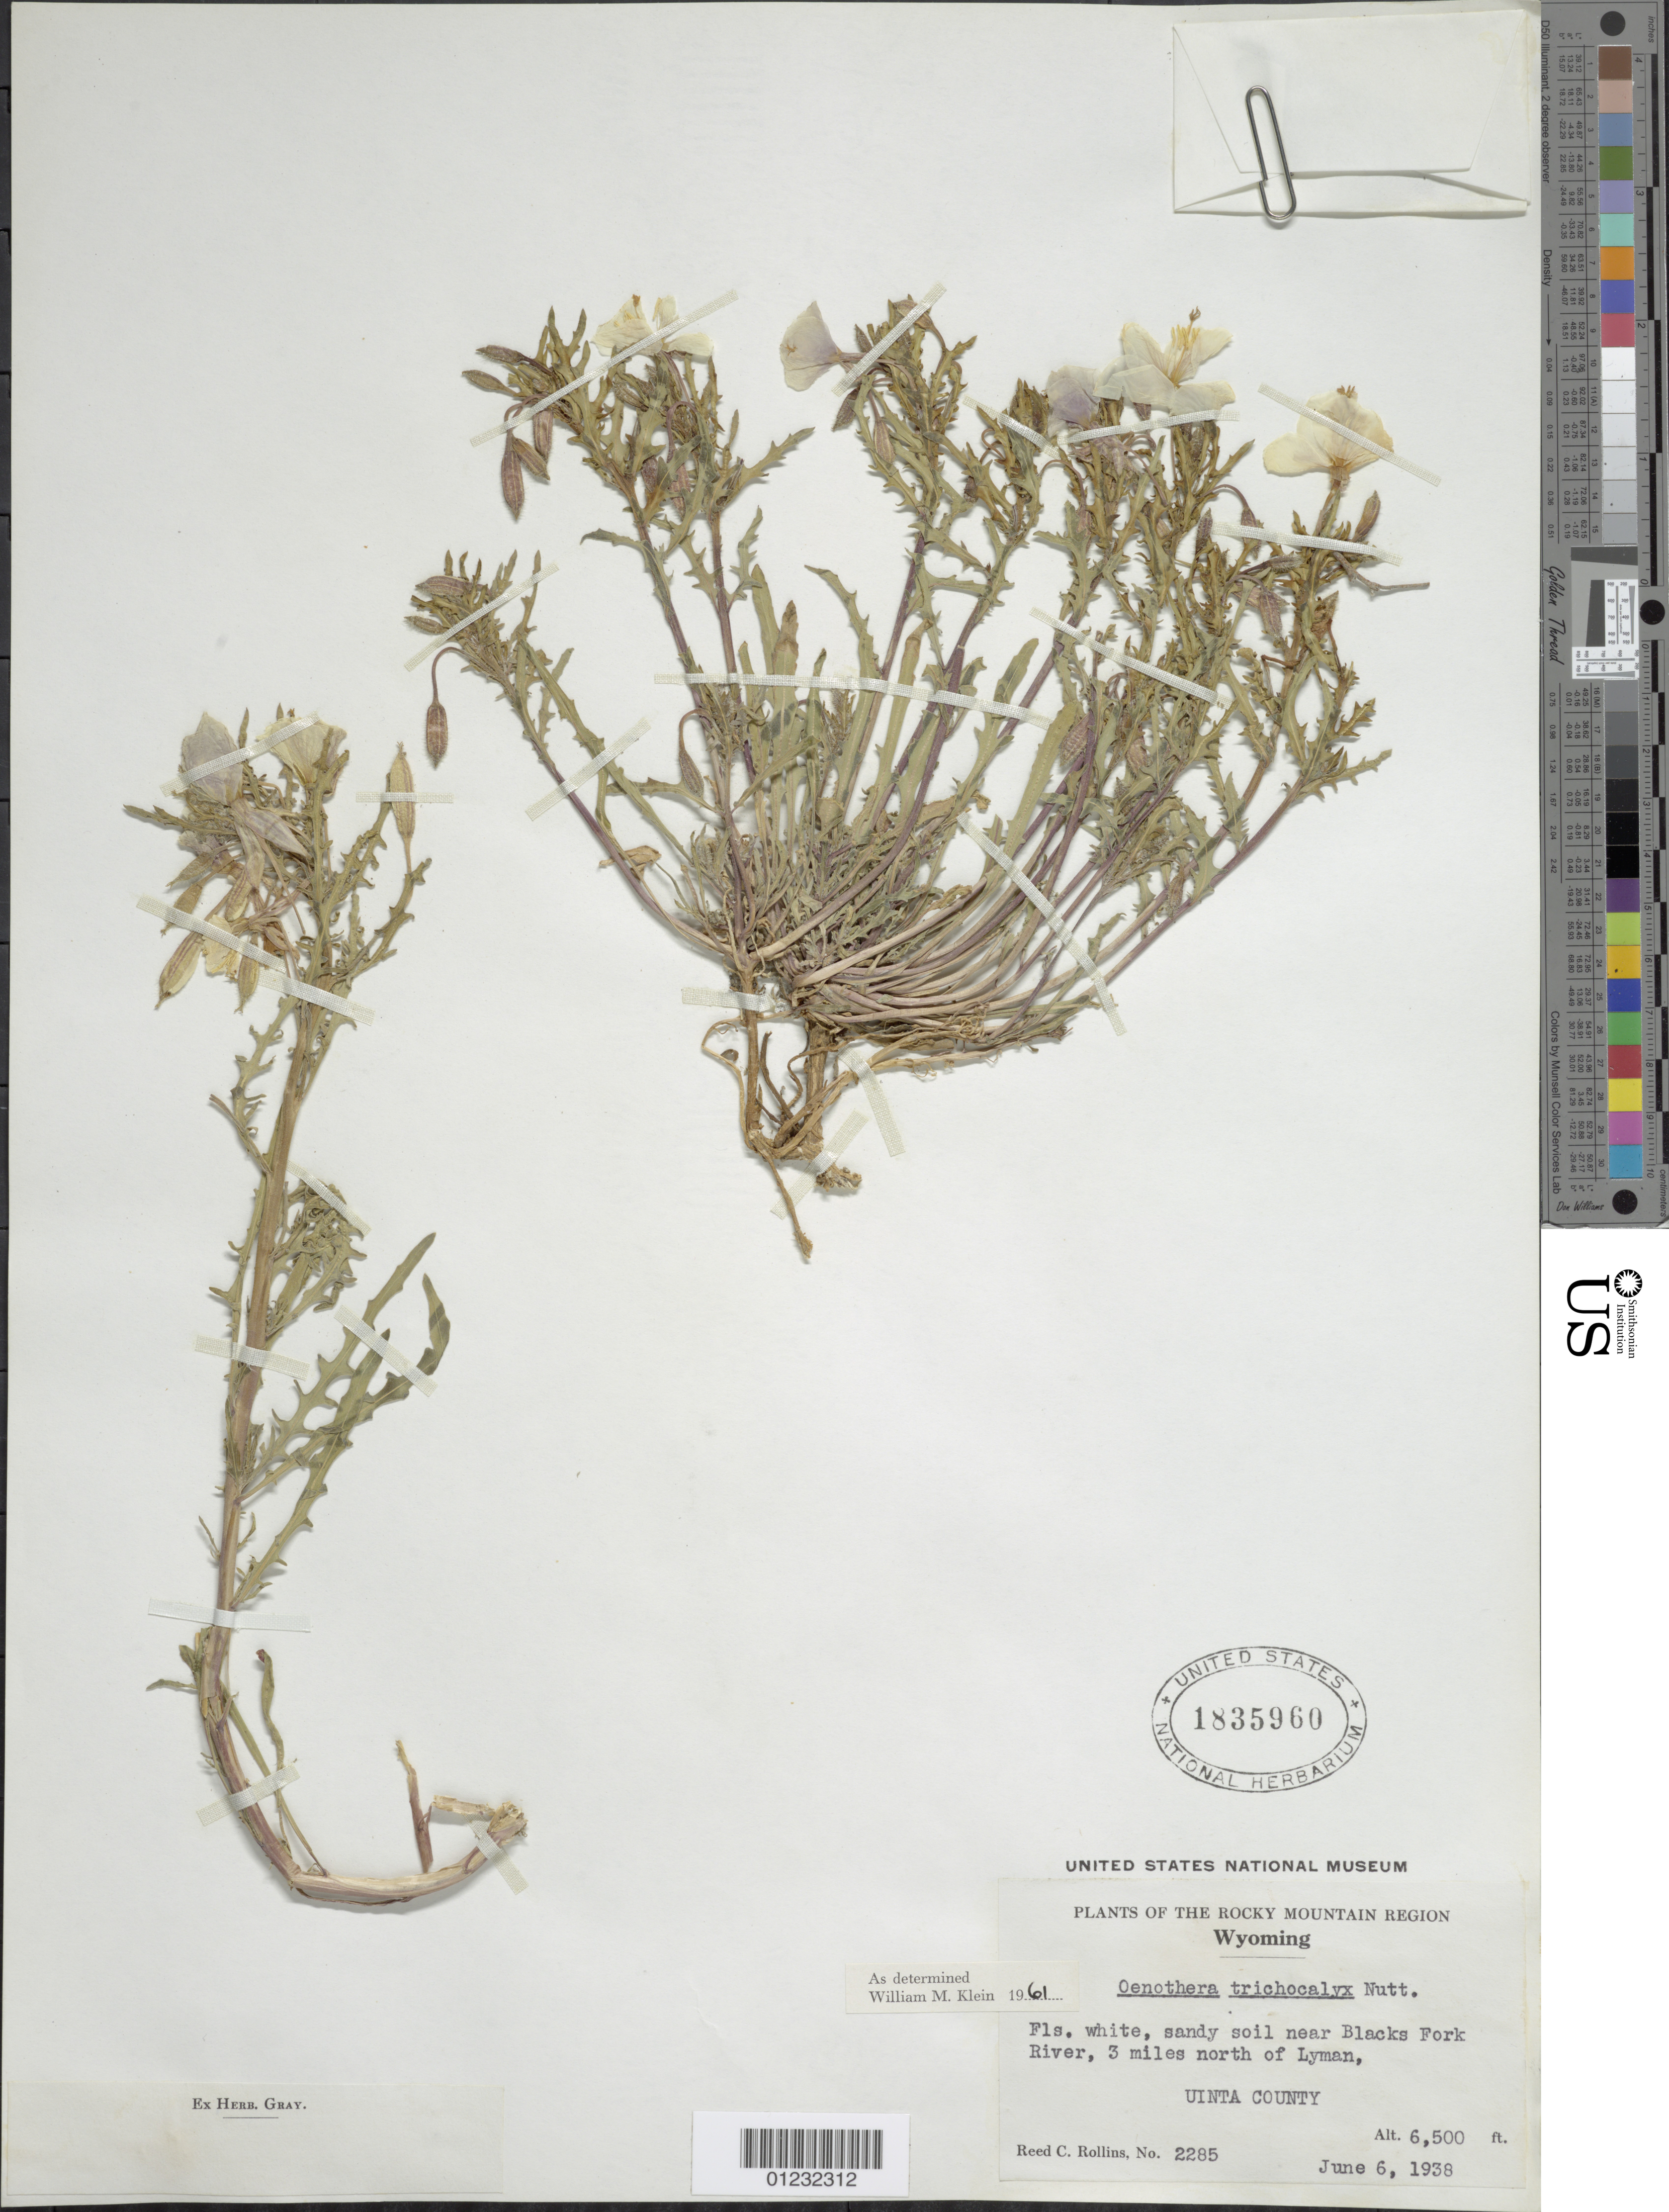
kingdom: Plantae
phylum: Tracheophyta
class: Magnoliopsida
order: Myrtales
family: Onagraceae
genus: Oenothera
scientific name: Oenothera pallida subsp. trichocalyx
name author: (Nutt.) Munz & W.M. Klein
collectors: R. C. Rollins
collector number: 2285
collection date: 1938-06-06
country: United States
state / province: Wyoming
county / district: Uinta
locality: Near Blacks Fork River, 3 miles north of Lyman.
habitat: Sandy soil.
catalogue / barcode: US 1835960